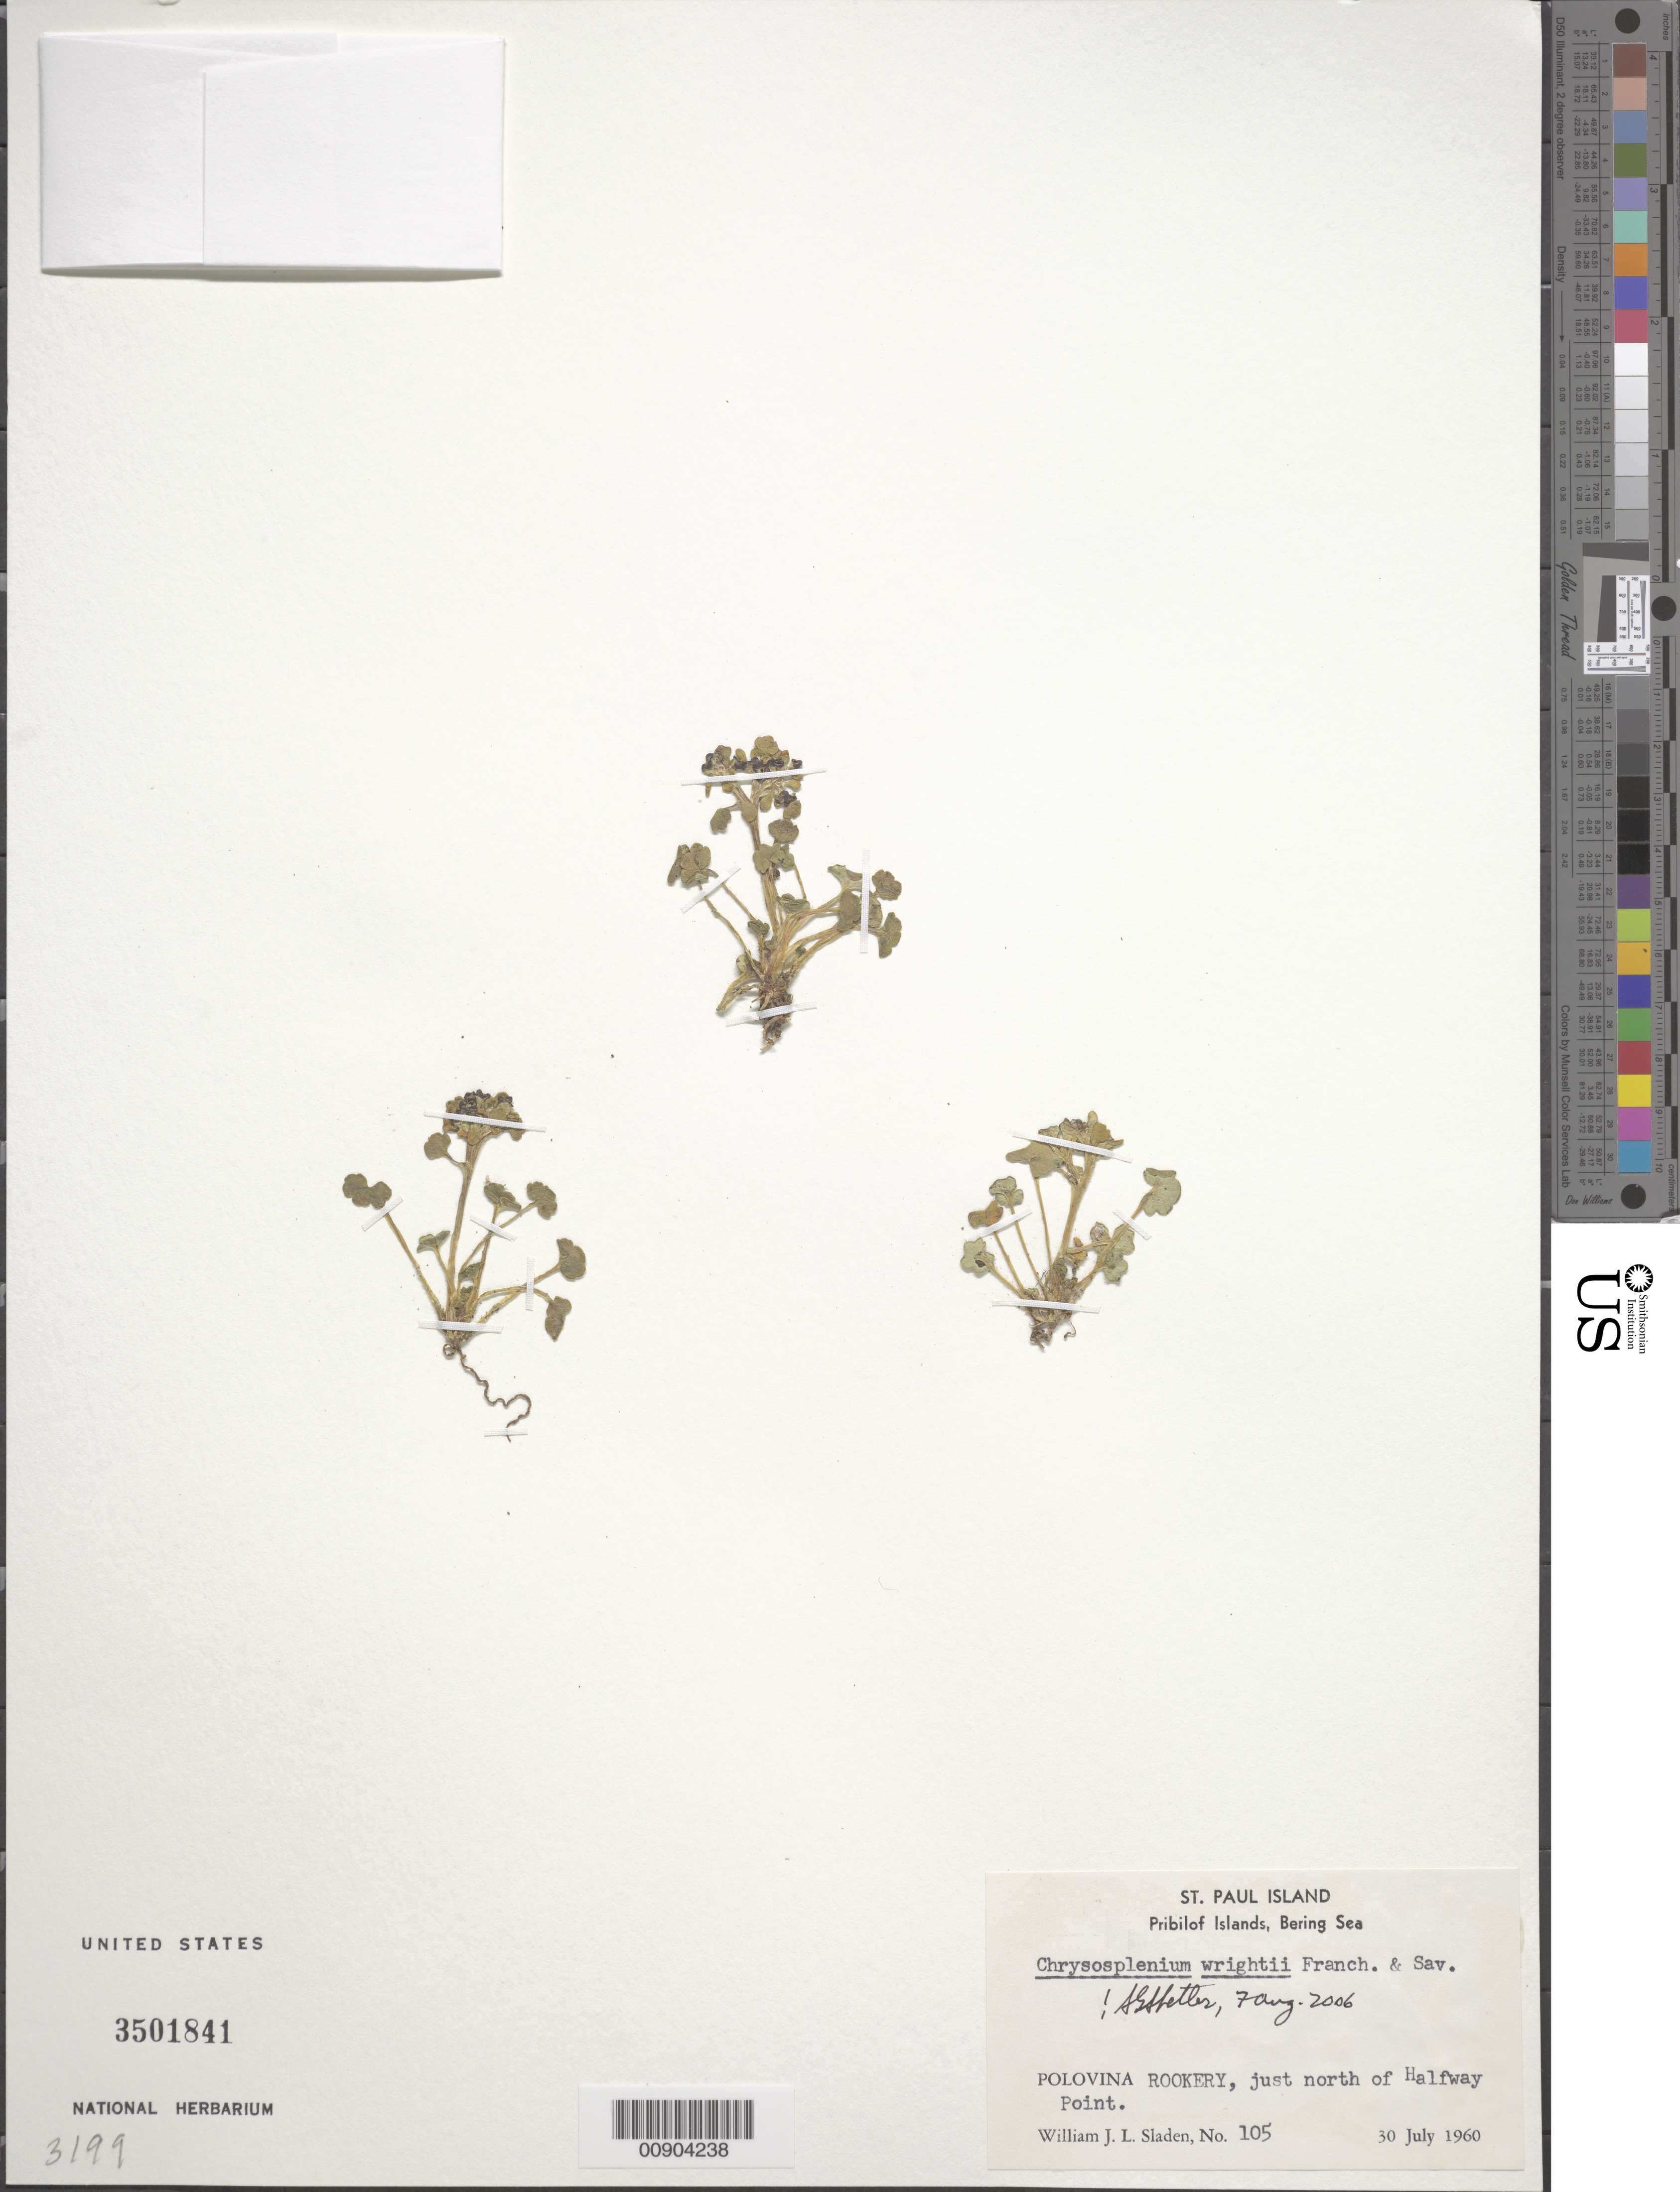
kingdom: Plantae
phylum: Tracheophyta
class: Magnoliopsida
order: Saxifragales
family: Saxifragaceae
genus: Chrysosplenium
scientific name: Chrysosplenium wrightii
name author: Franch. & Sav.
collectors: W. Sladen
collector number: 105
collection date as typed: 30 Jul 1960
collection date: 1960-07-30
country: United States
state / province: Alaska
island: St. Paul Island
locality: St. Paul Island. Polovina Rookery, just north of Halfway Point., Bering Sea, Pribilof Islands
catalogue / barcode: US 3501841